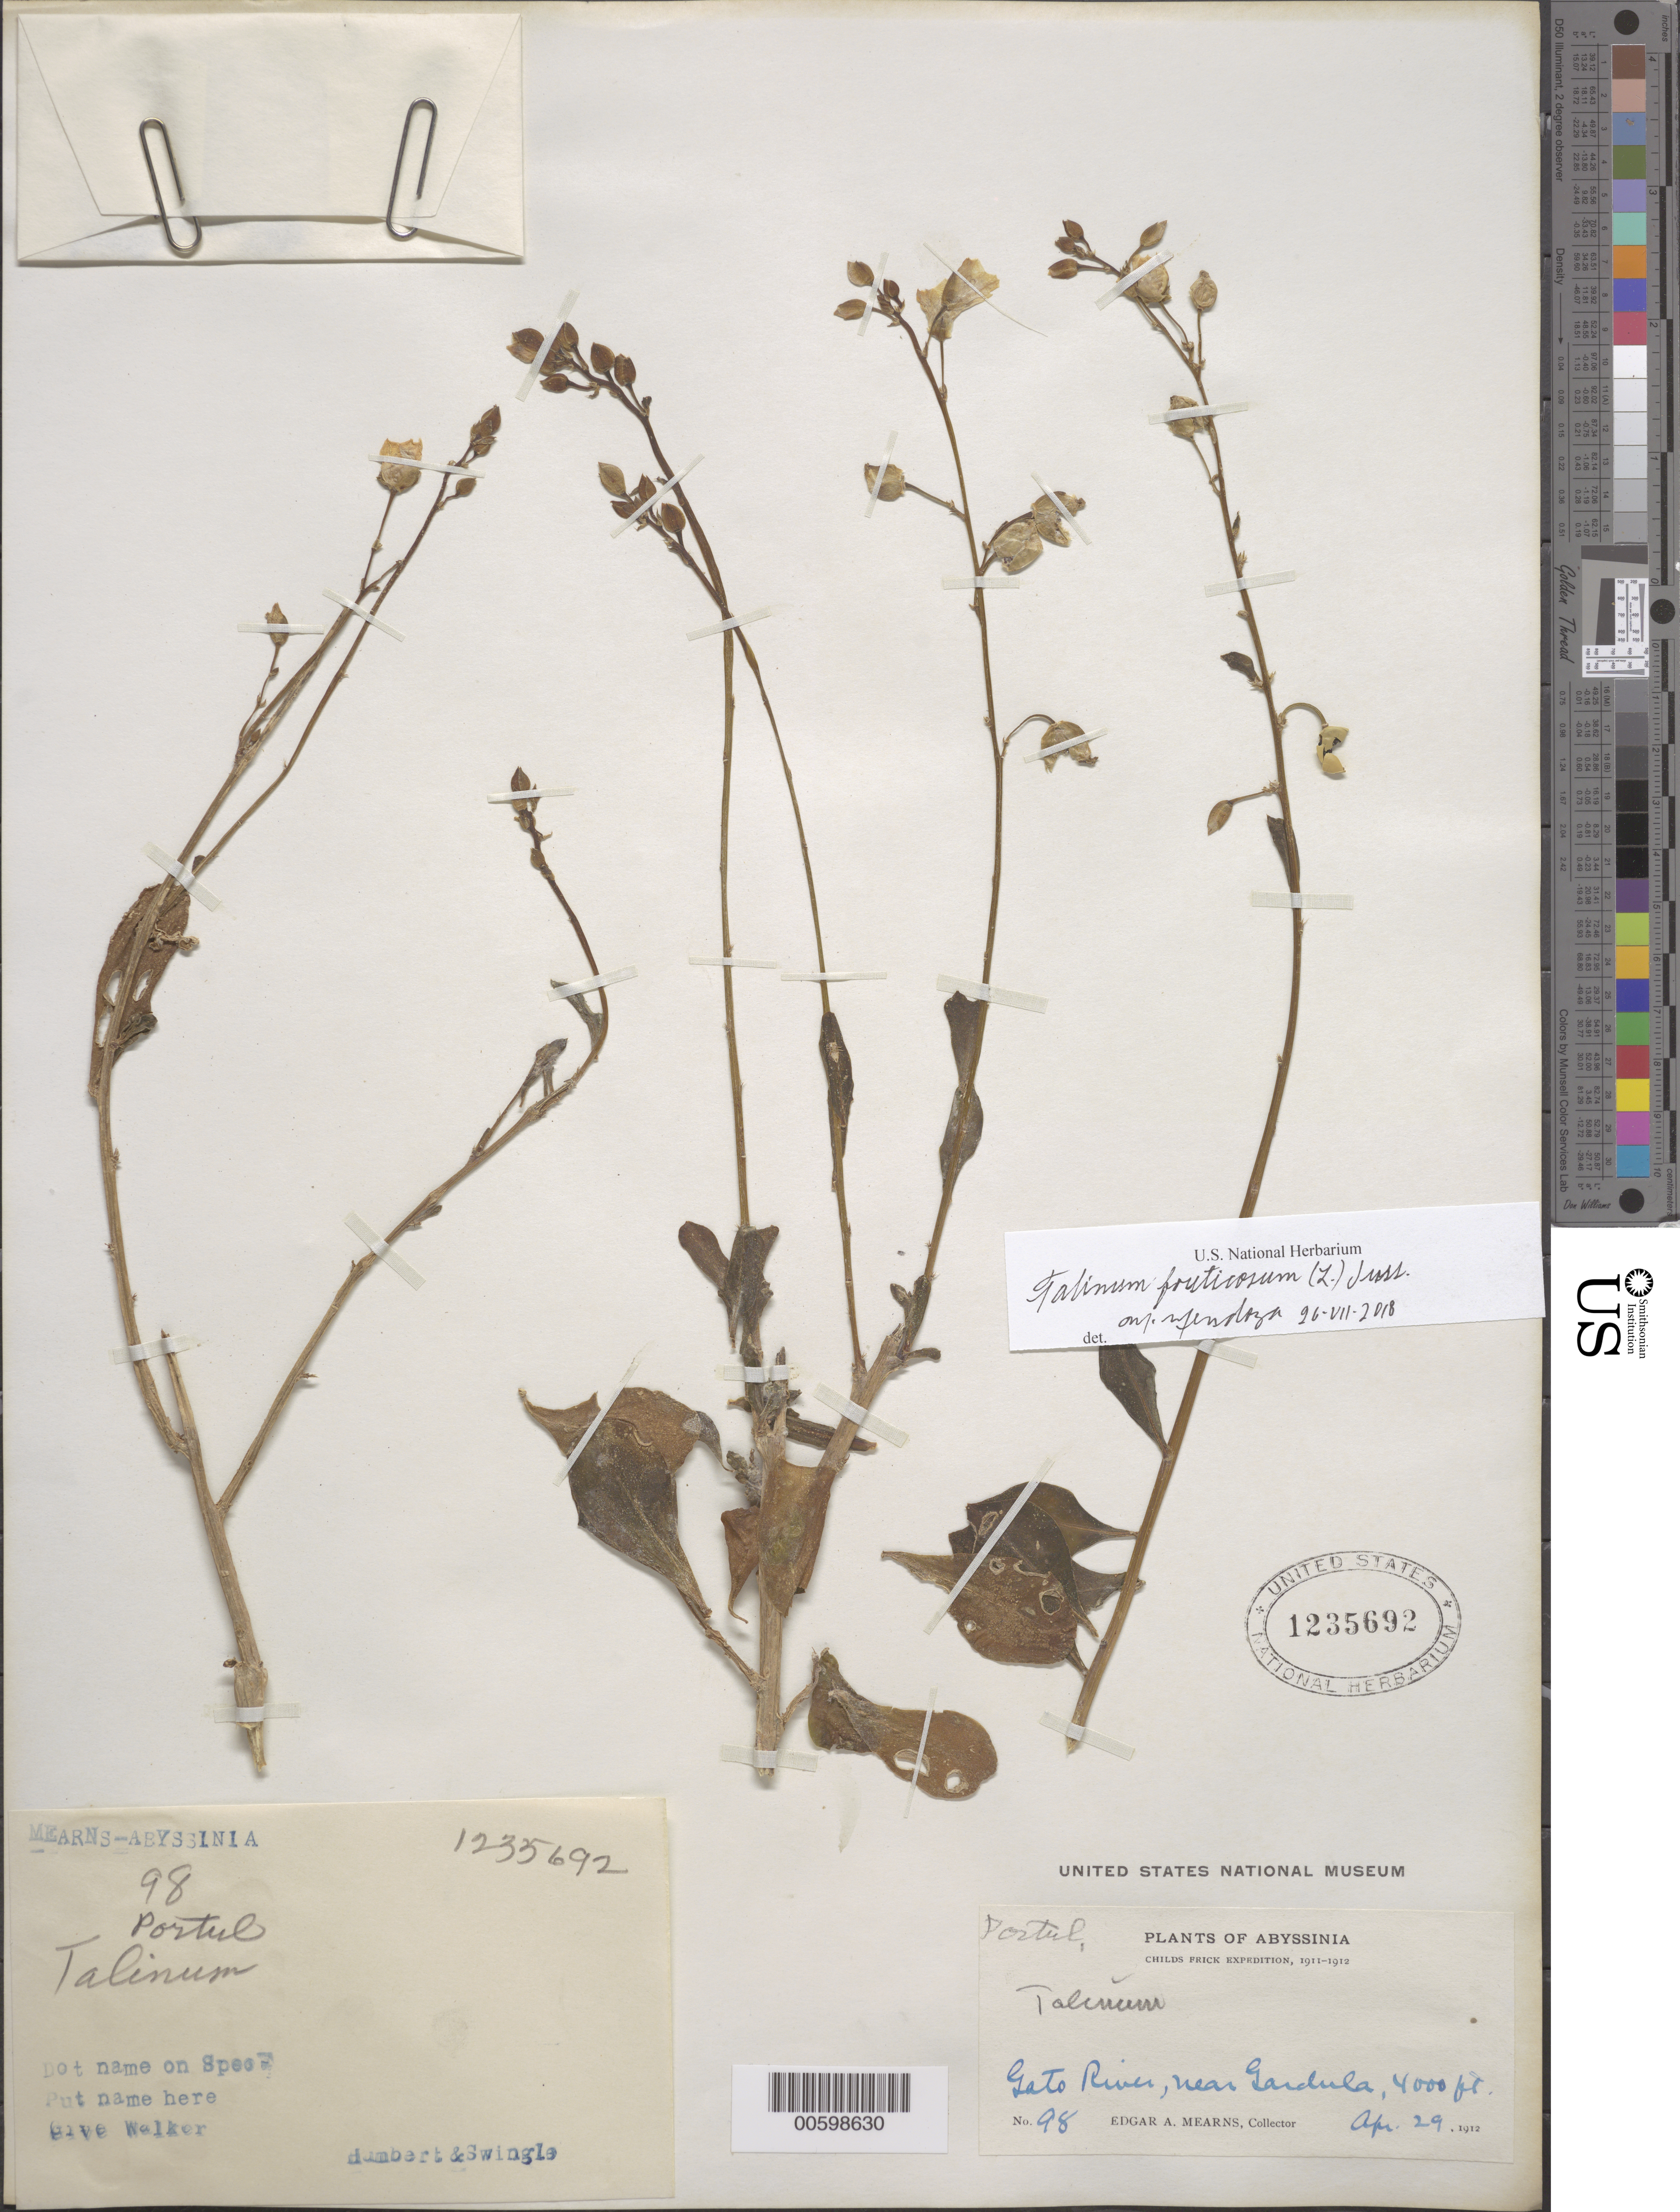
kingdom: Plantae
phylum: Tracheophyta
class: Magnoliopsida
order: Caryophyllales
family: Talinaceae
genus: Talinum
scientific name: Talinum fruticosum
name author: (L.) Juss.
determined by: Mendoza, A. M.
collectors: E. A. Mearns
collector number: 98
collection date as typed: Apr 1929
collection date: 1929-04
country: Ethiopia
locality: Gato river, near Gardula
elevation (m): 1219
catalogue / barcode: US 1235692